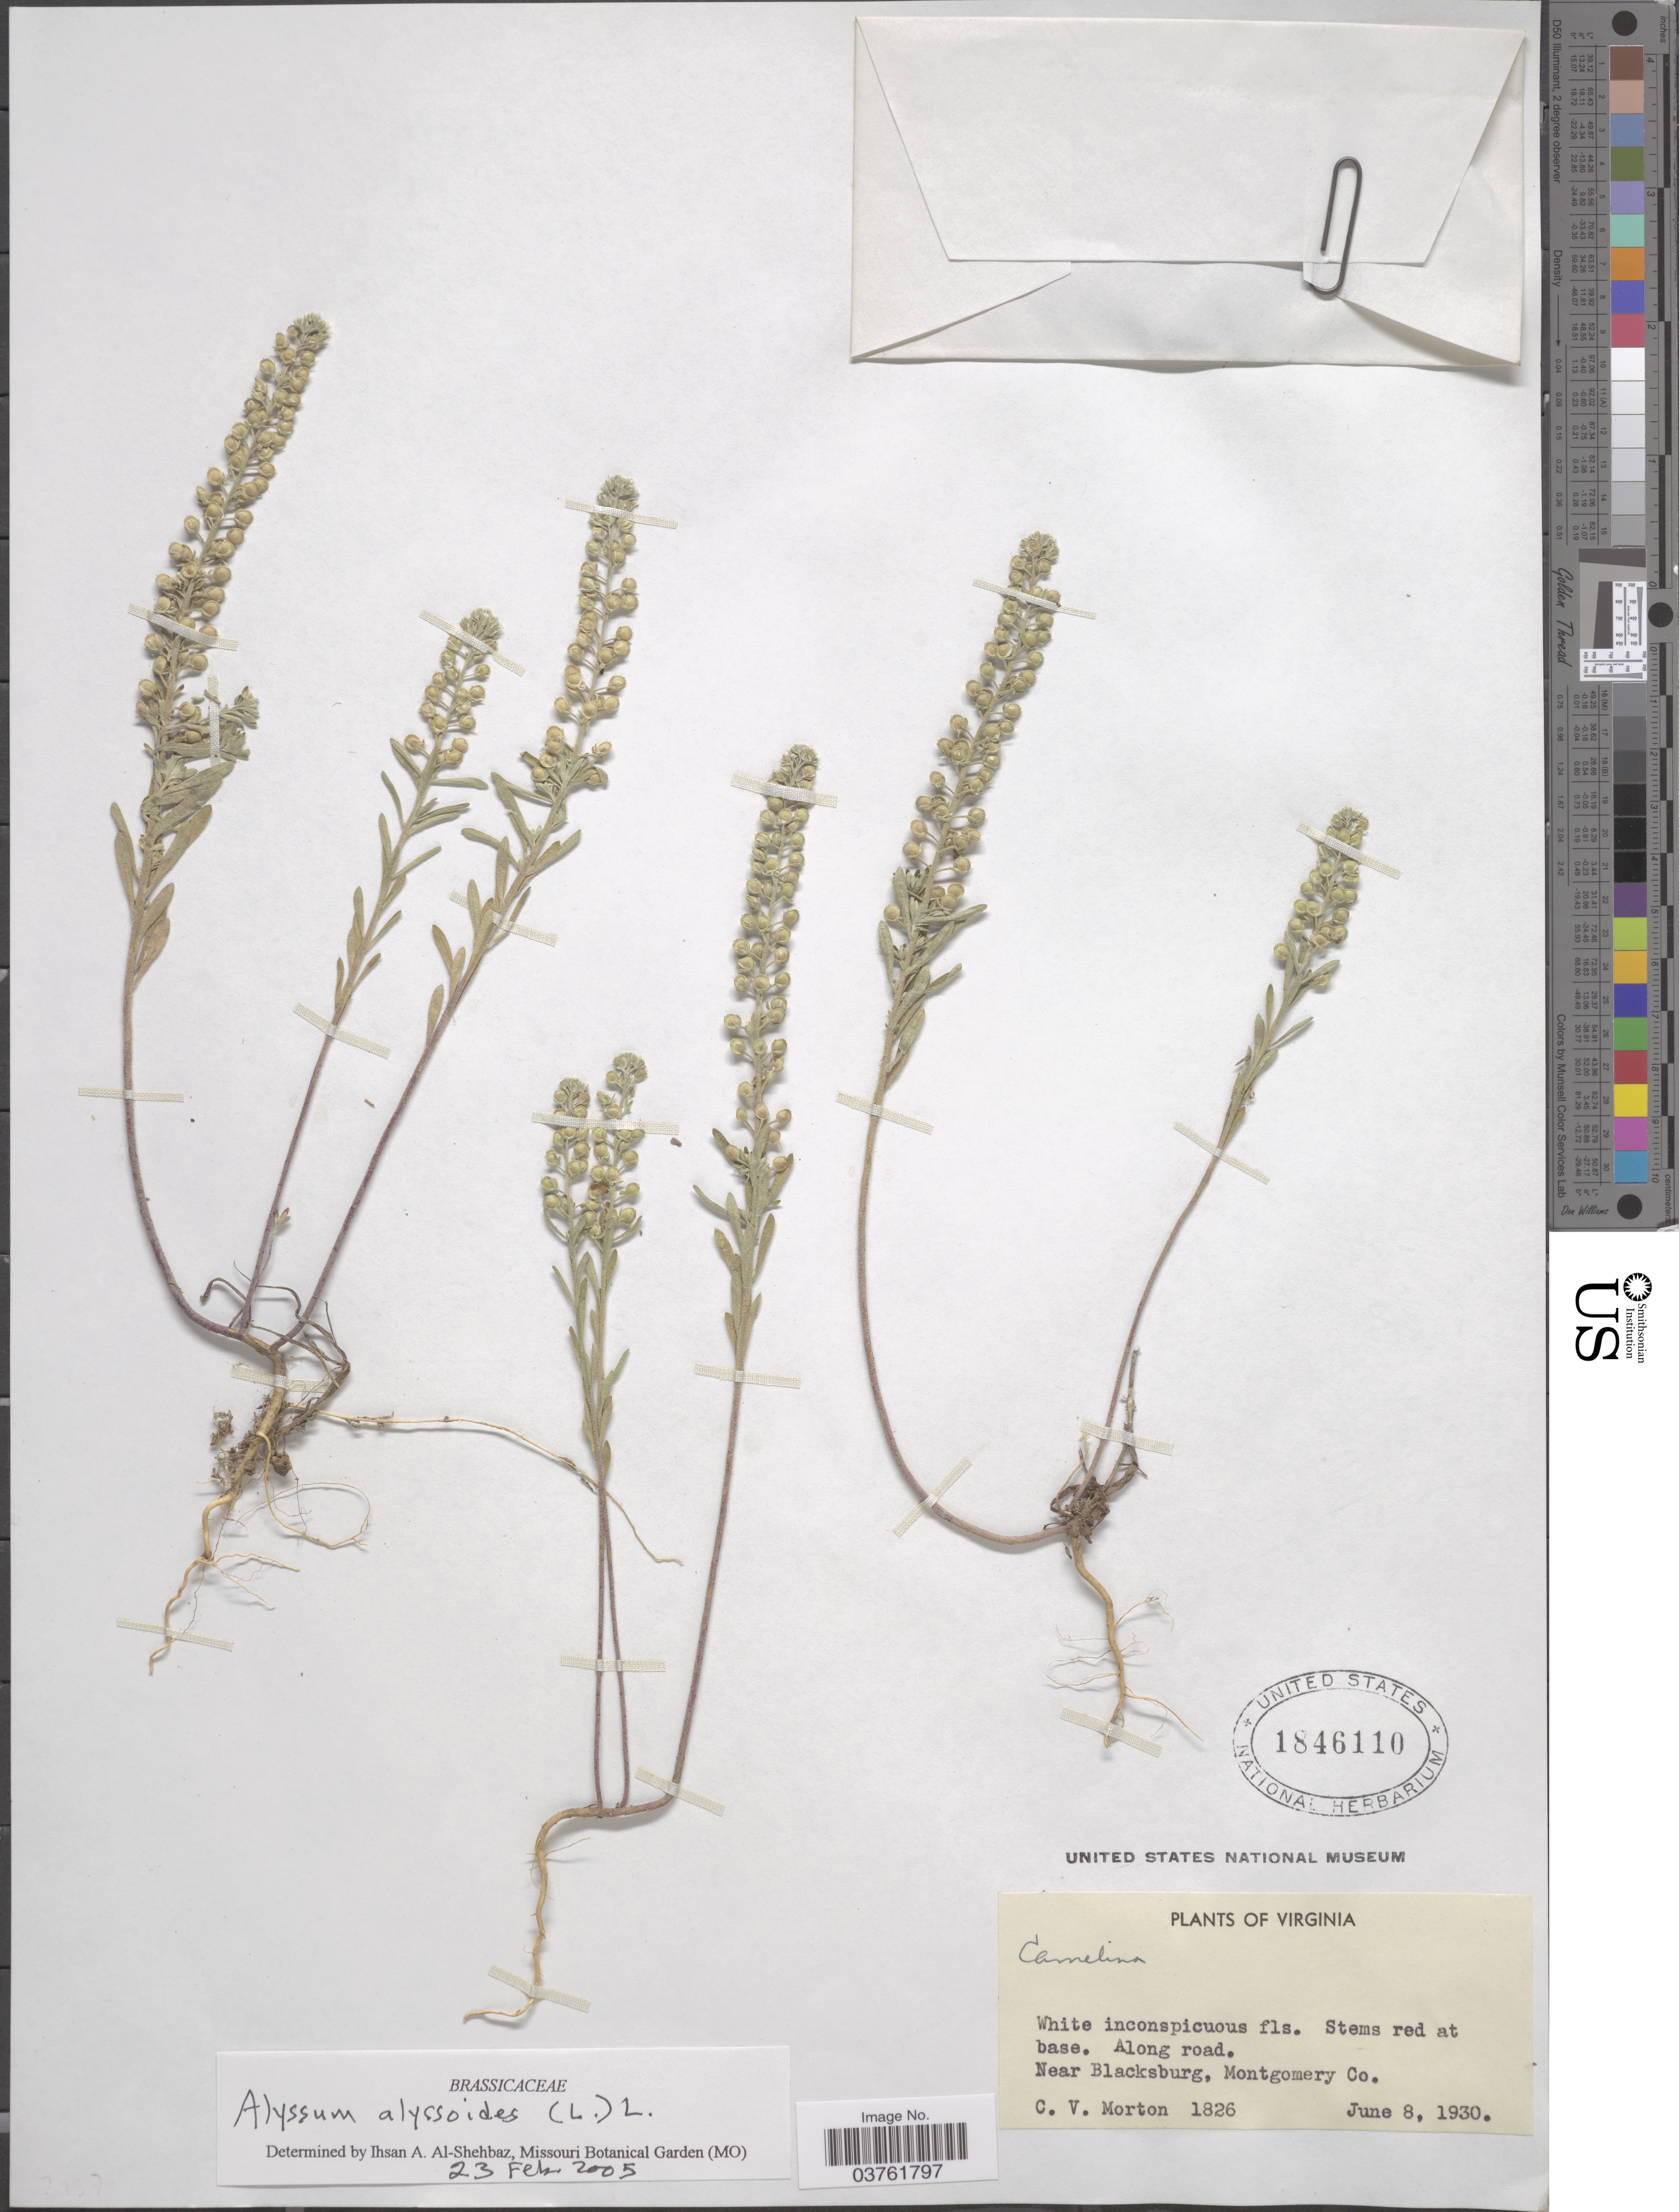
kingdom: Plantae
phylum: Tracheophyta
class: Magnoliopsida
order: Brassicales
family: Brassicaceae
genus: Alyssum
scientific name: Alyssum alyssoides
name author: (L.) L.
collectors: C. V. Morton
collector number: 1826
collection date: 1930-06-08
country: United States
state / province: Virginia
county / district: Montgomery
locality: Along road. Near Blacksburg, Montgomery Co.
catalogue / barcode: US 1846110